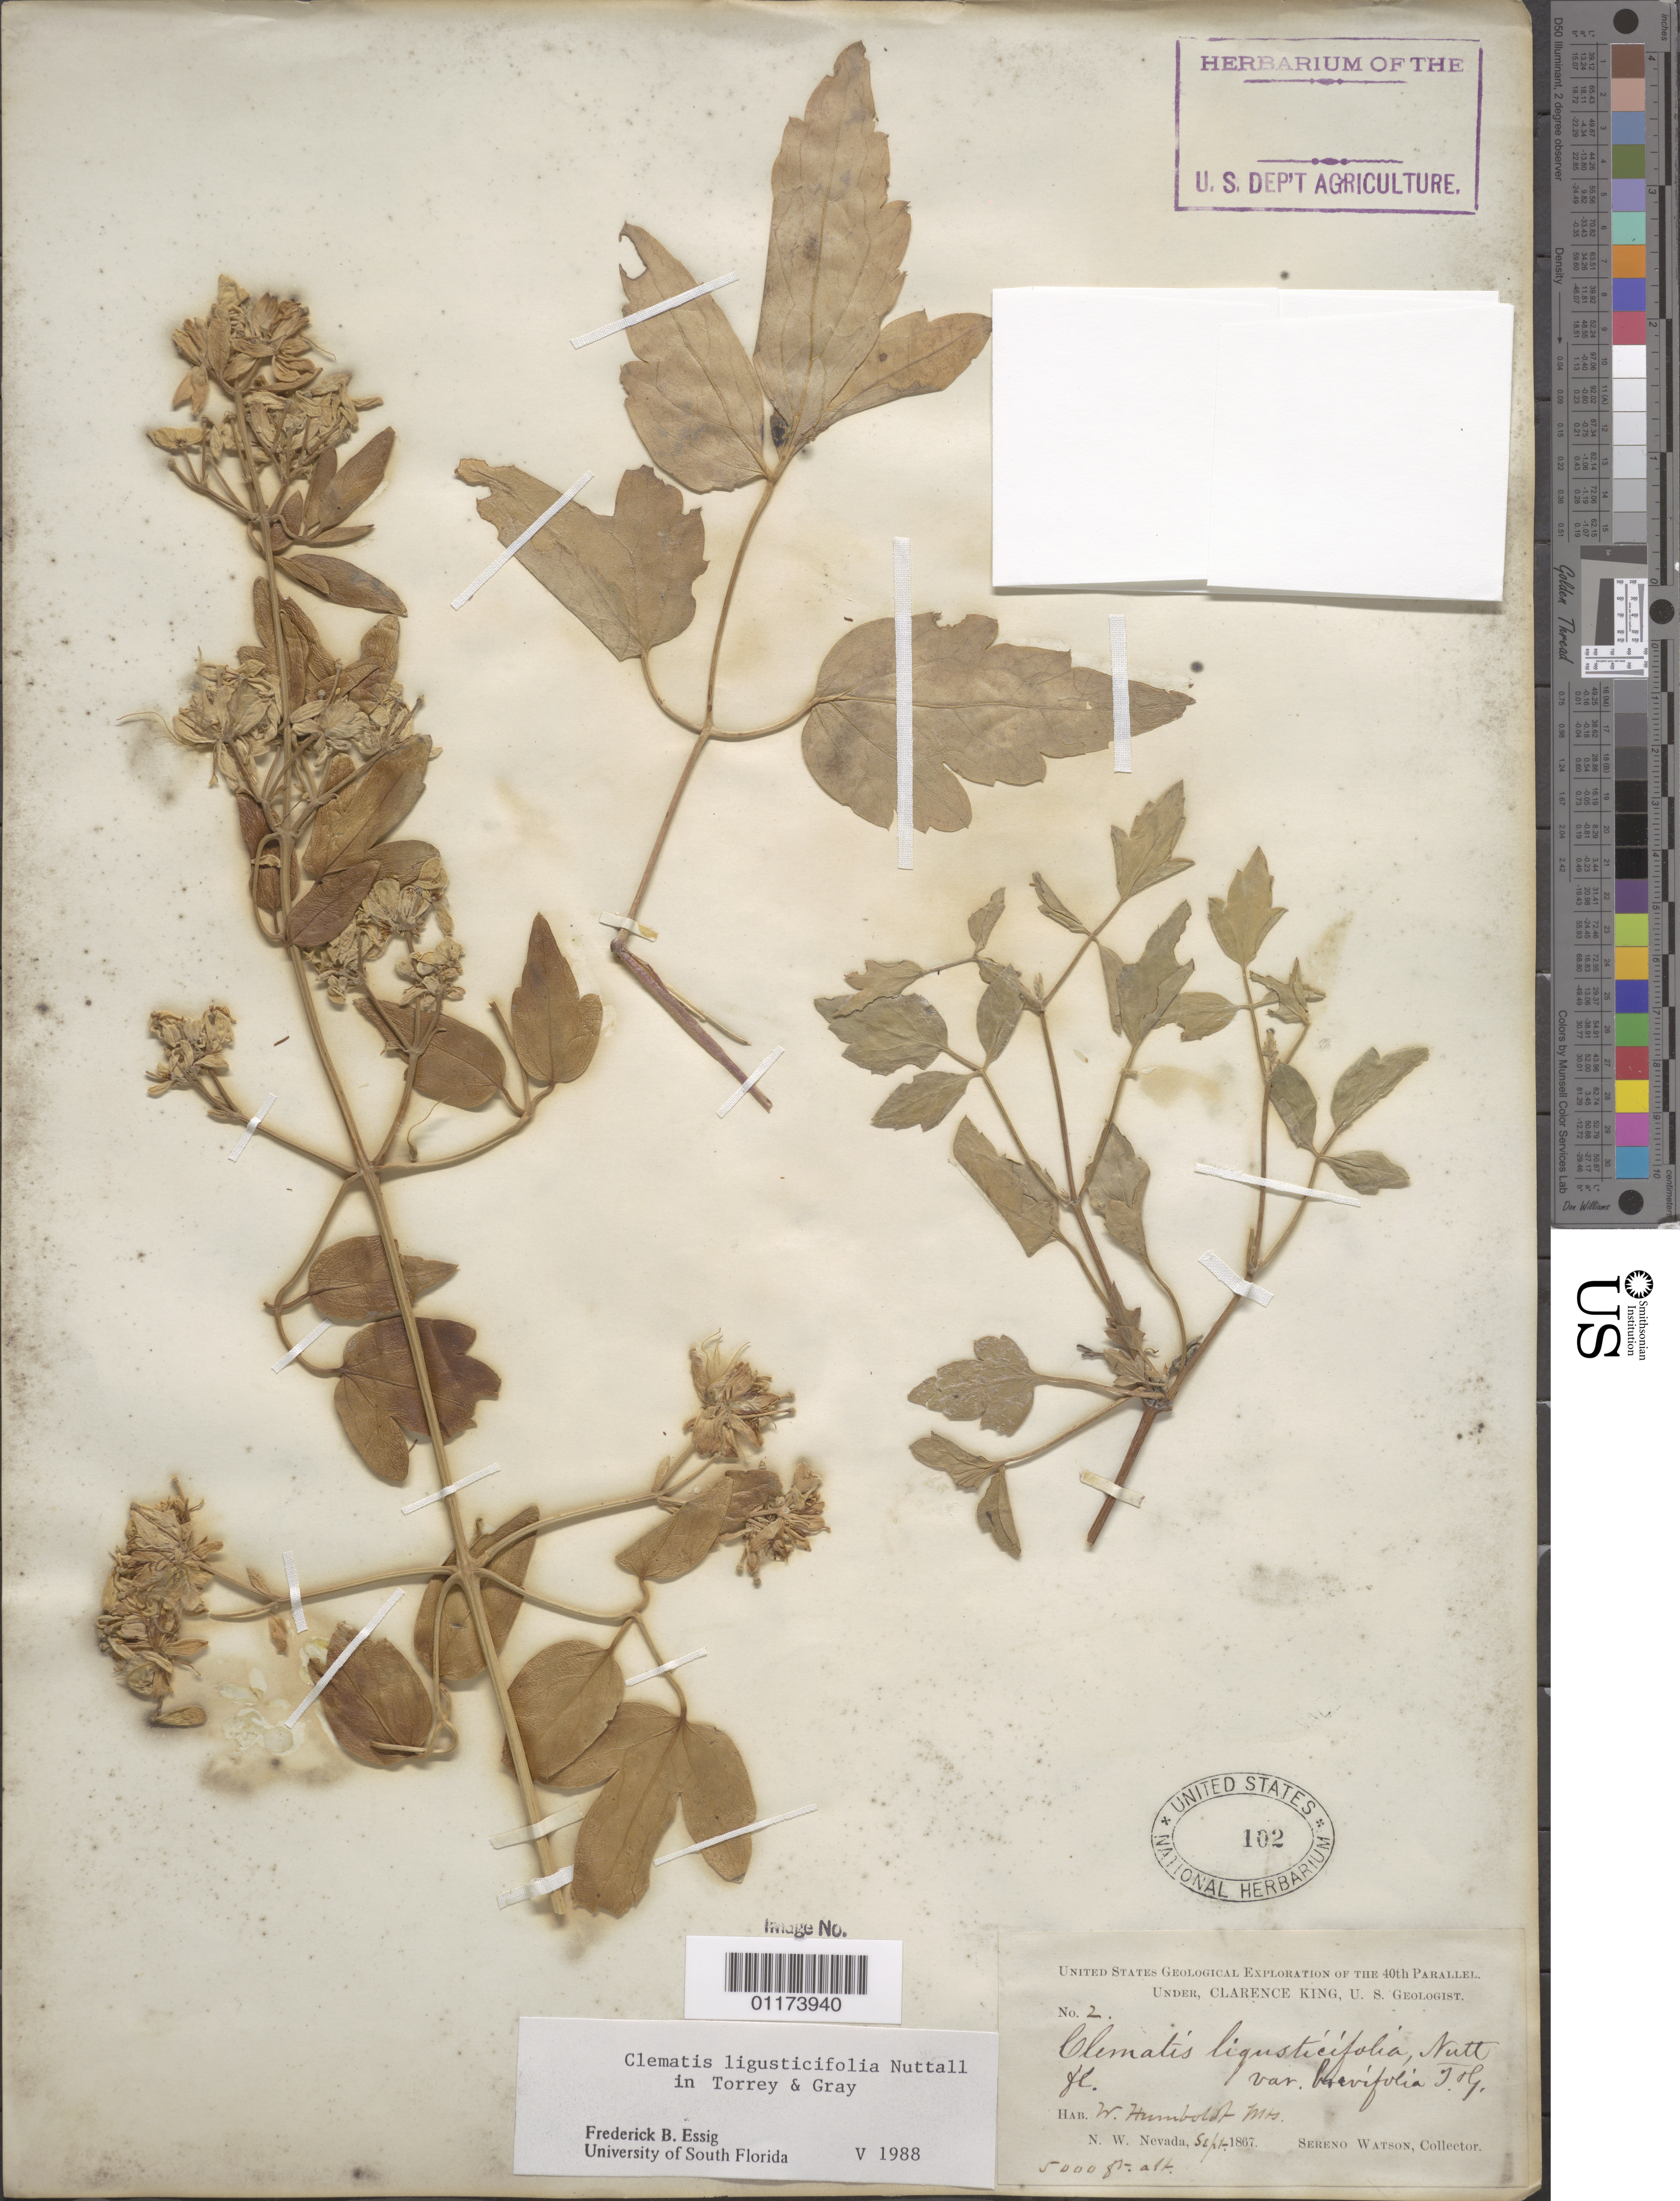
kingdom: Plantae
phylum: Tracheophyta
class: Magnoliopsida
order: Ranunculales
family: Ranunculaceae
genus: Clematis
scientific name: Clematis ligusticifolia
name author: Nutt.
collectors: S. Watson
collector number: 2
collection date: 1867-09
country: United States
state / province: Nevada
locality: W. Humboldt Mts.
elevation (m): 1524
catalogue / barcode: US 102